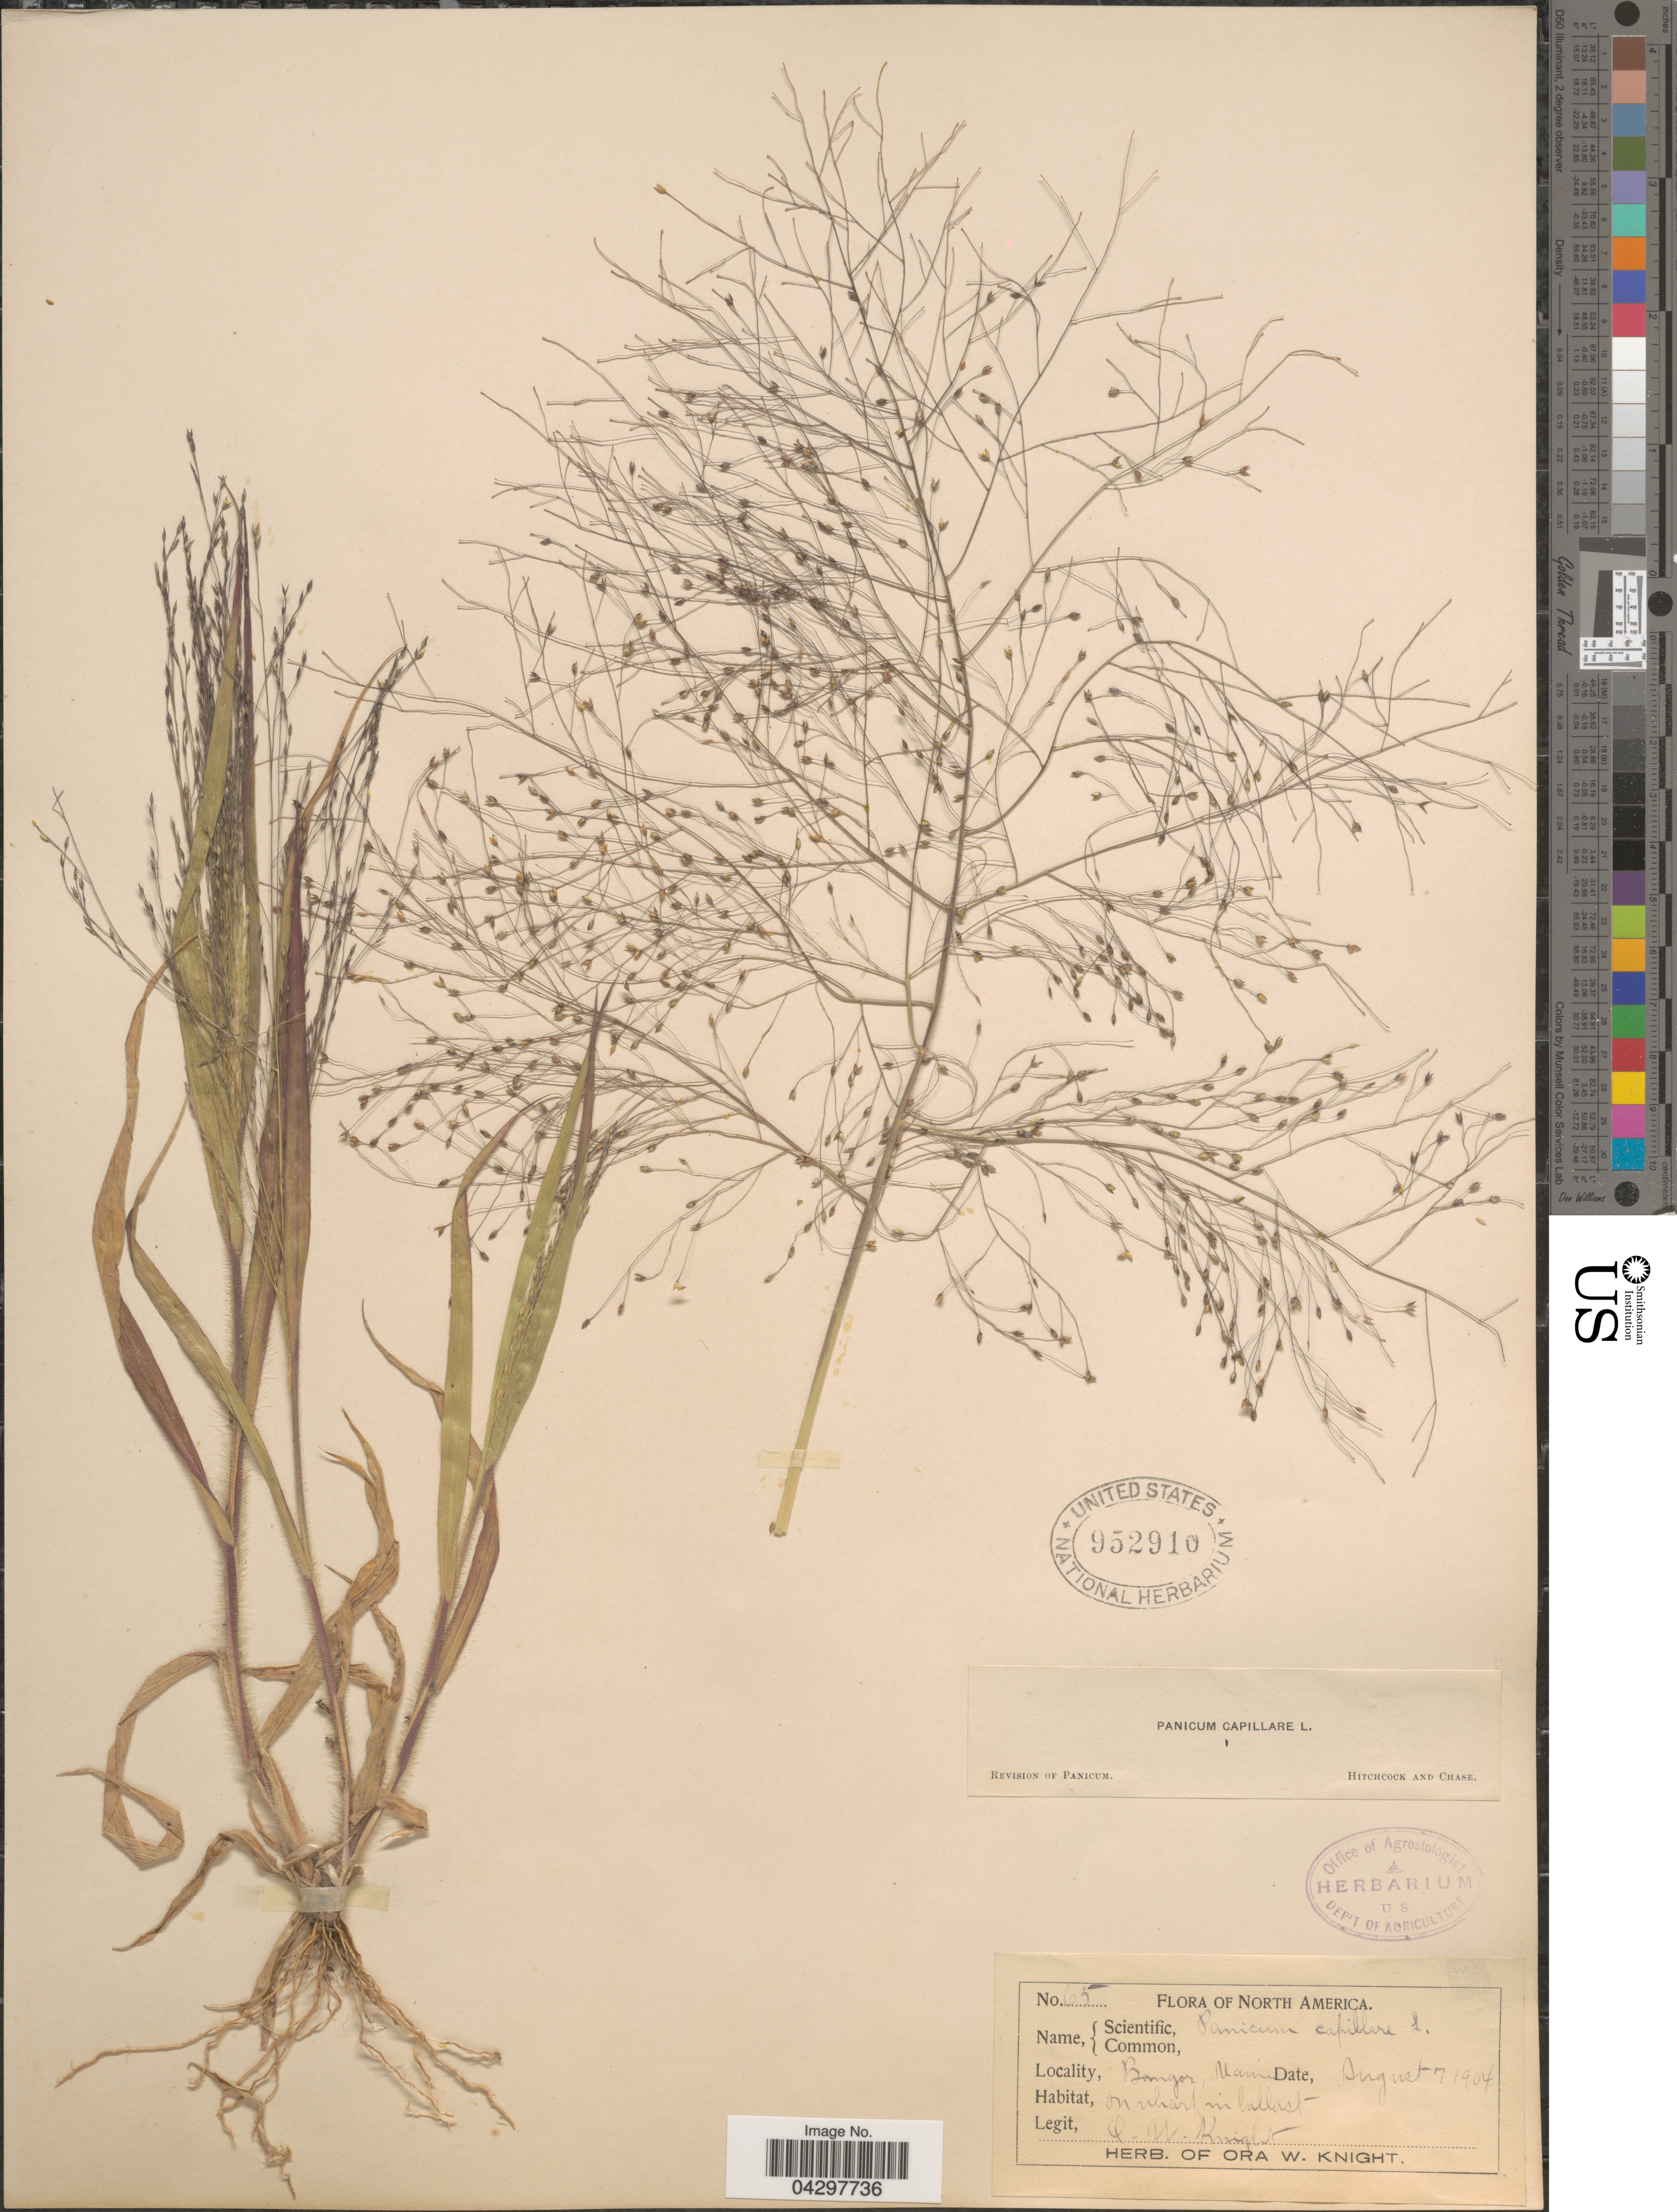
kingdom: Plantae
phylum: Tracheophyta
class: Liliopsida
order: Poales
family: Poaceae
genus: Panicum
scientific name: Panicum capillare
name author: L.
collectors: O. Knight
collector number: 65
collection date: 1904-08-07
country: United States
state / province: Maine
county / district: Penobscot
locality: Bangor.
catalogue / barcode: US 952910